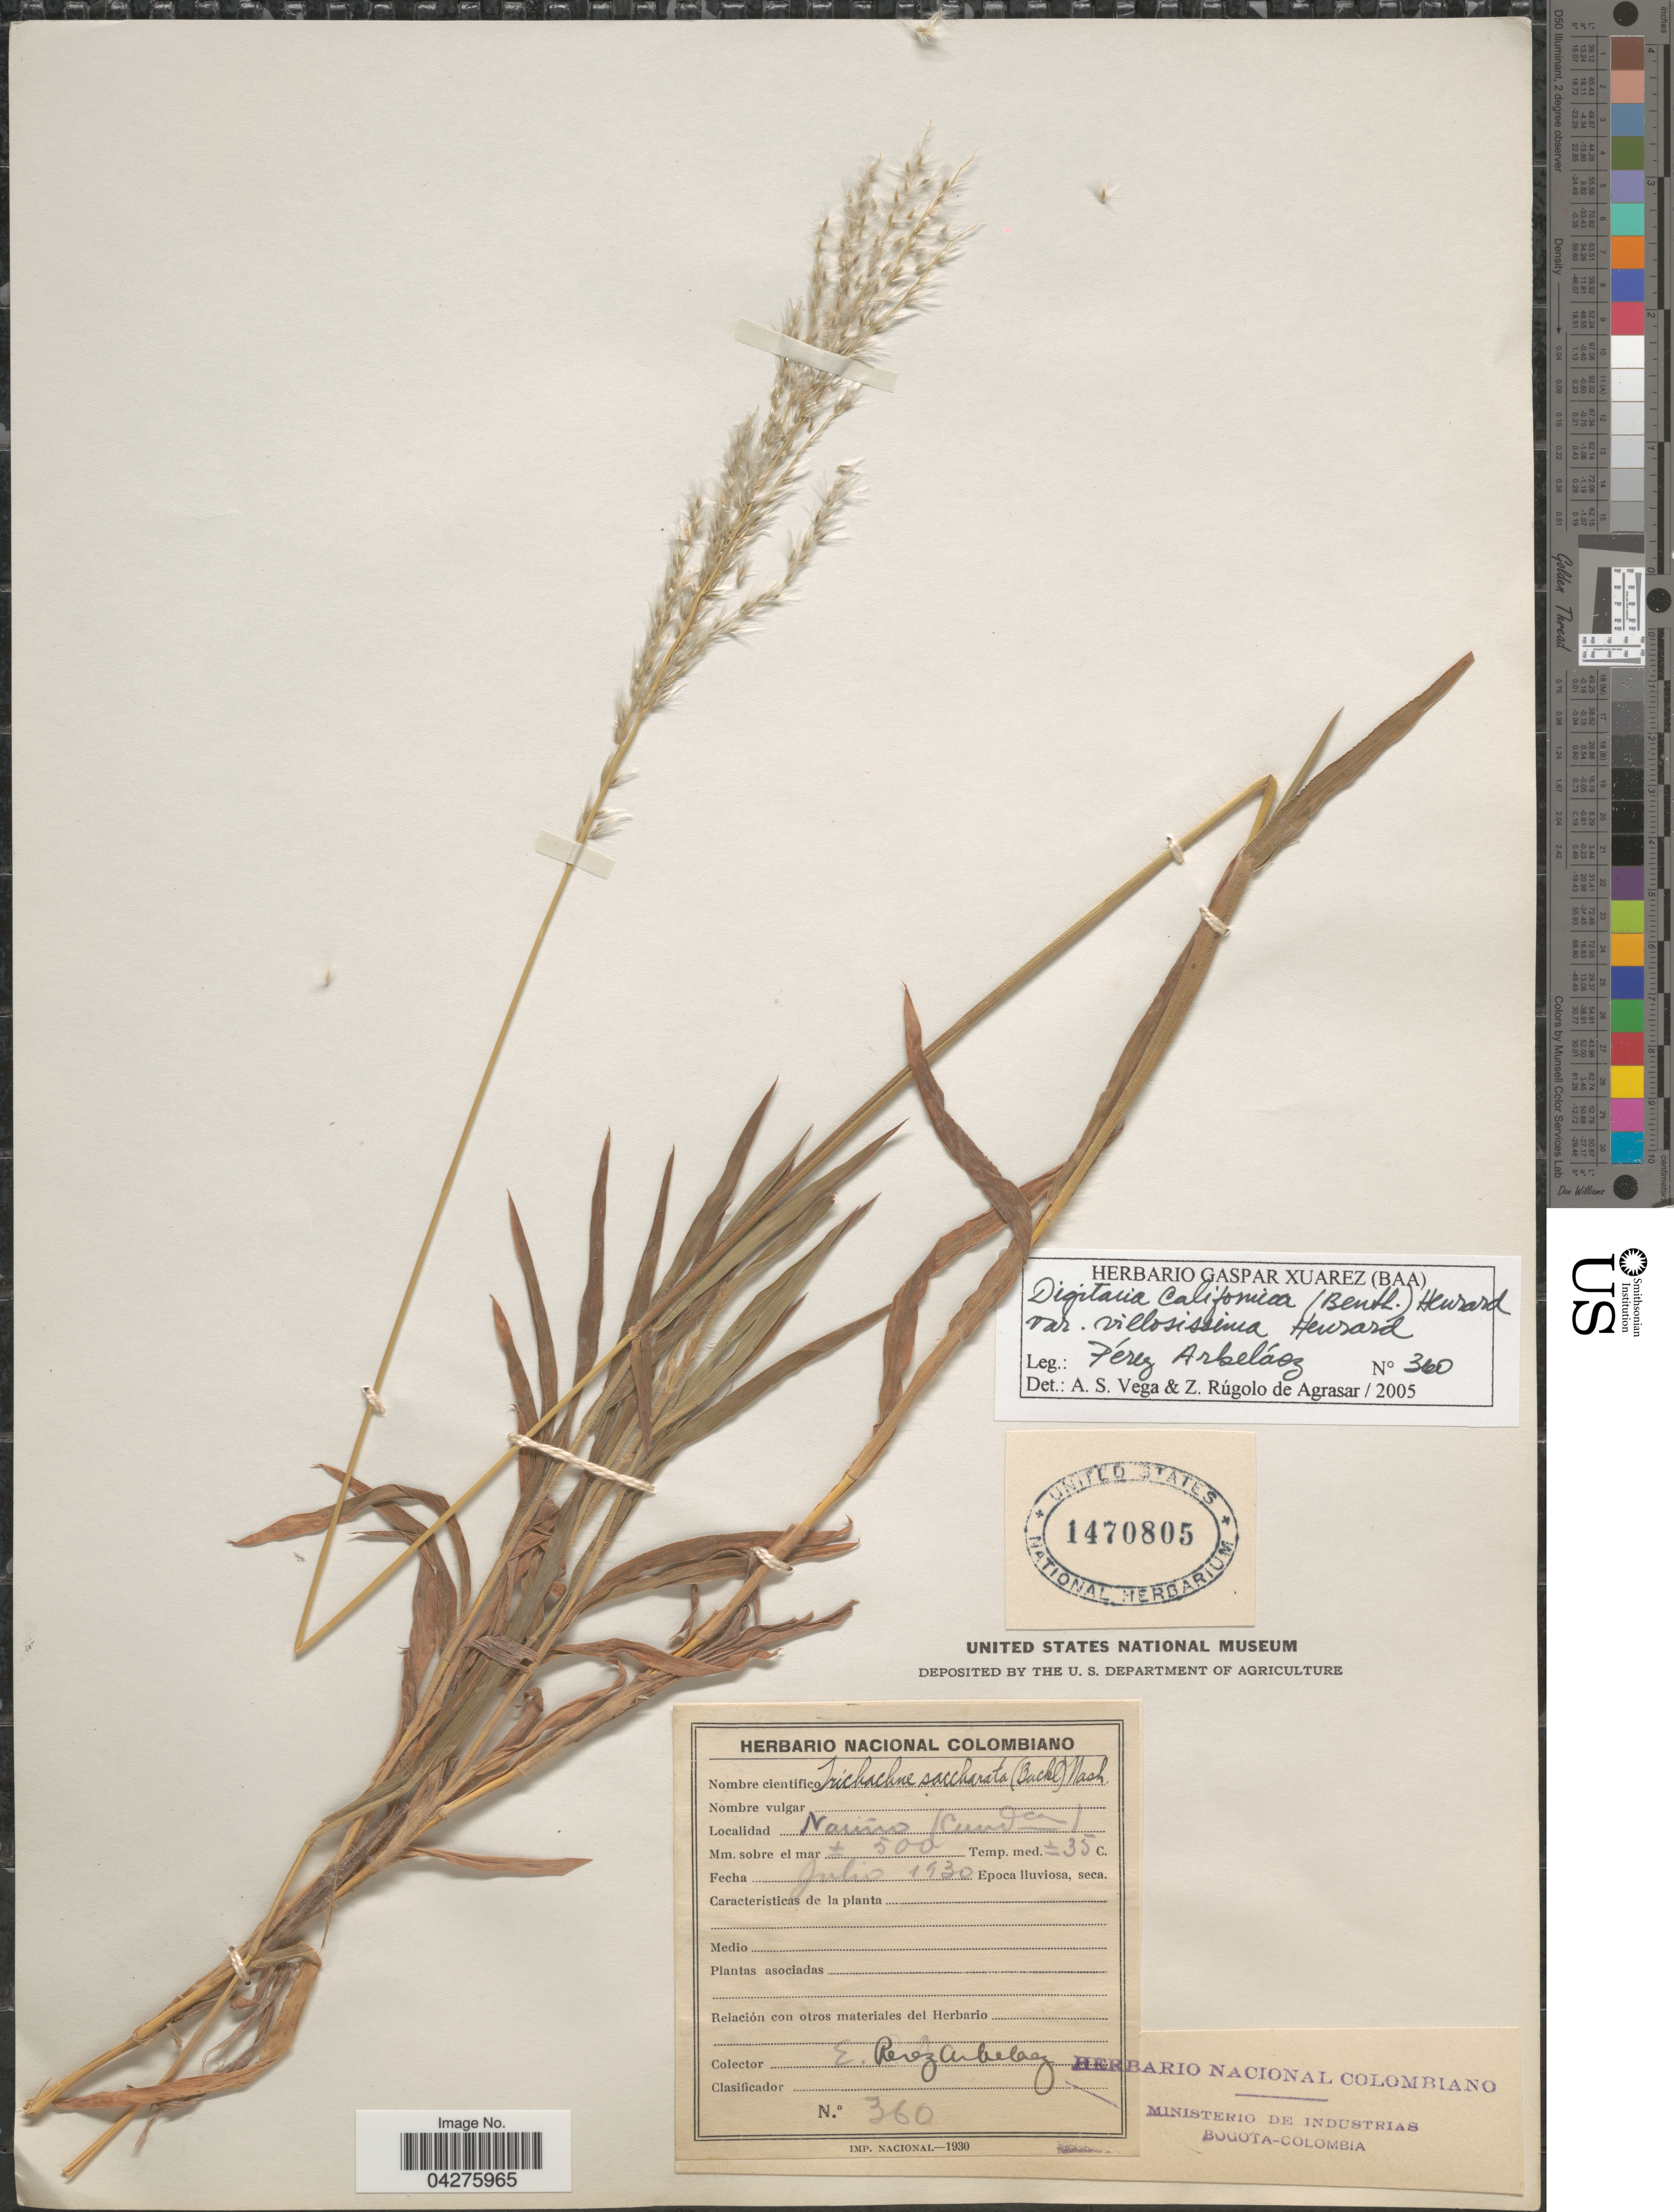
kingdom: Plantae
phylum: Tracheophyta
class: Liliopsida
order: Poales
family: Poaceae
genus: Digitaria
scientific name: Digitaria californica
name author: (Benth.) Henr.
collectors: E. Pérez Arbeláez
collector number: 360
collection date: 1930-07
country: Colombia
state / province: Nariño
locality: Cundca.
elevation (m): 500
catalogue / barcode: US 1470805